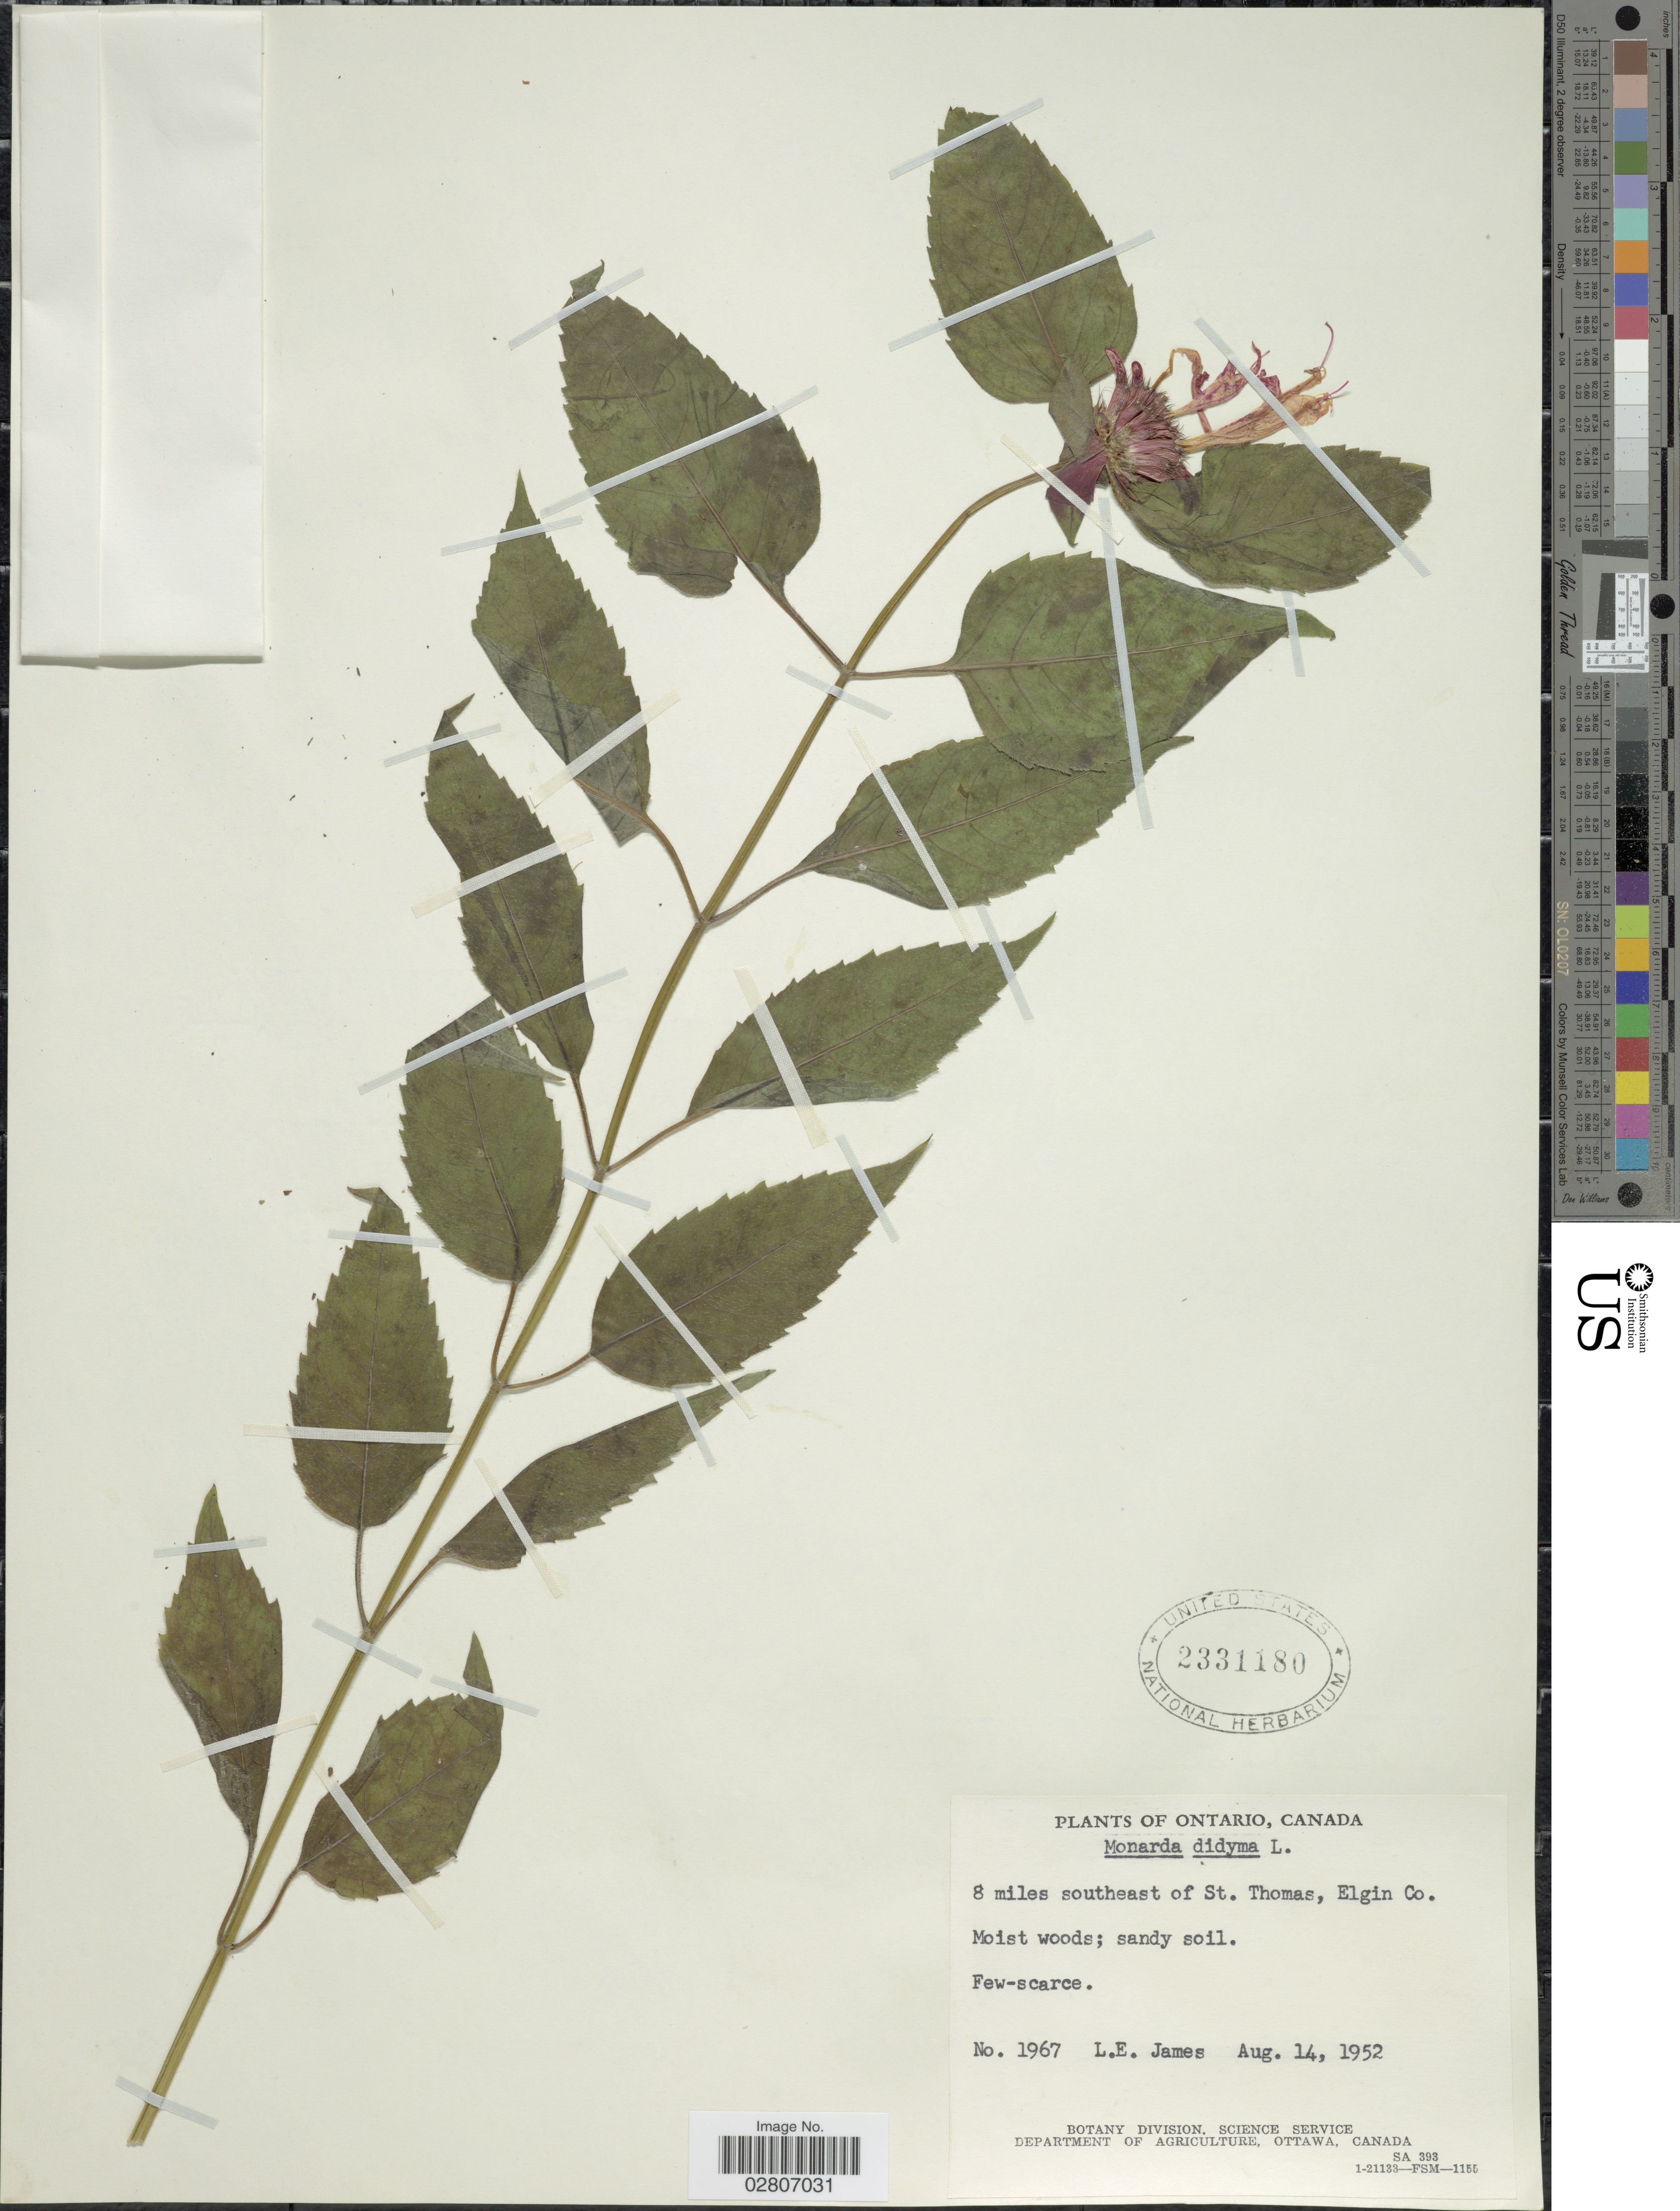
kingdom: Plantae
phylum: Tracheophyta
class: Magnoliopsida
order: Lamiales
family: Lamiaceae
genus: Monarda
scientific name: Monarda didyma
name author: L.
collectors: L. E. James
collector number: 1967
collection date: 1952-08-14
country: Canada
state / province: Ontario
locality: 8 miles southeast of St. Thomas, Elgin Co.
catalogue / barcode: US 2331180